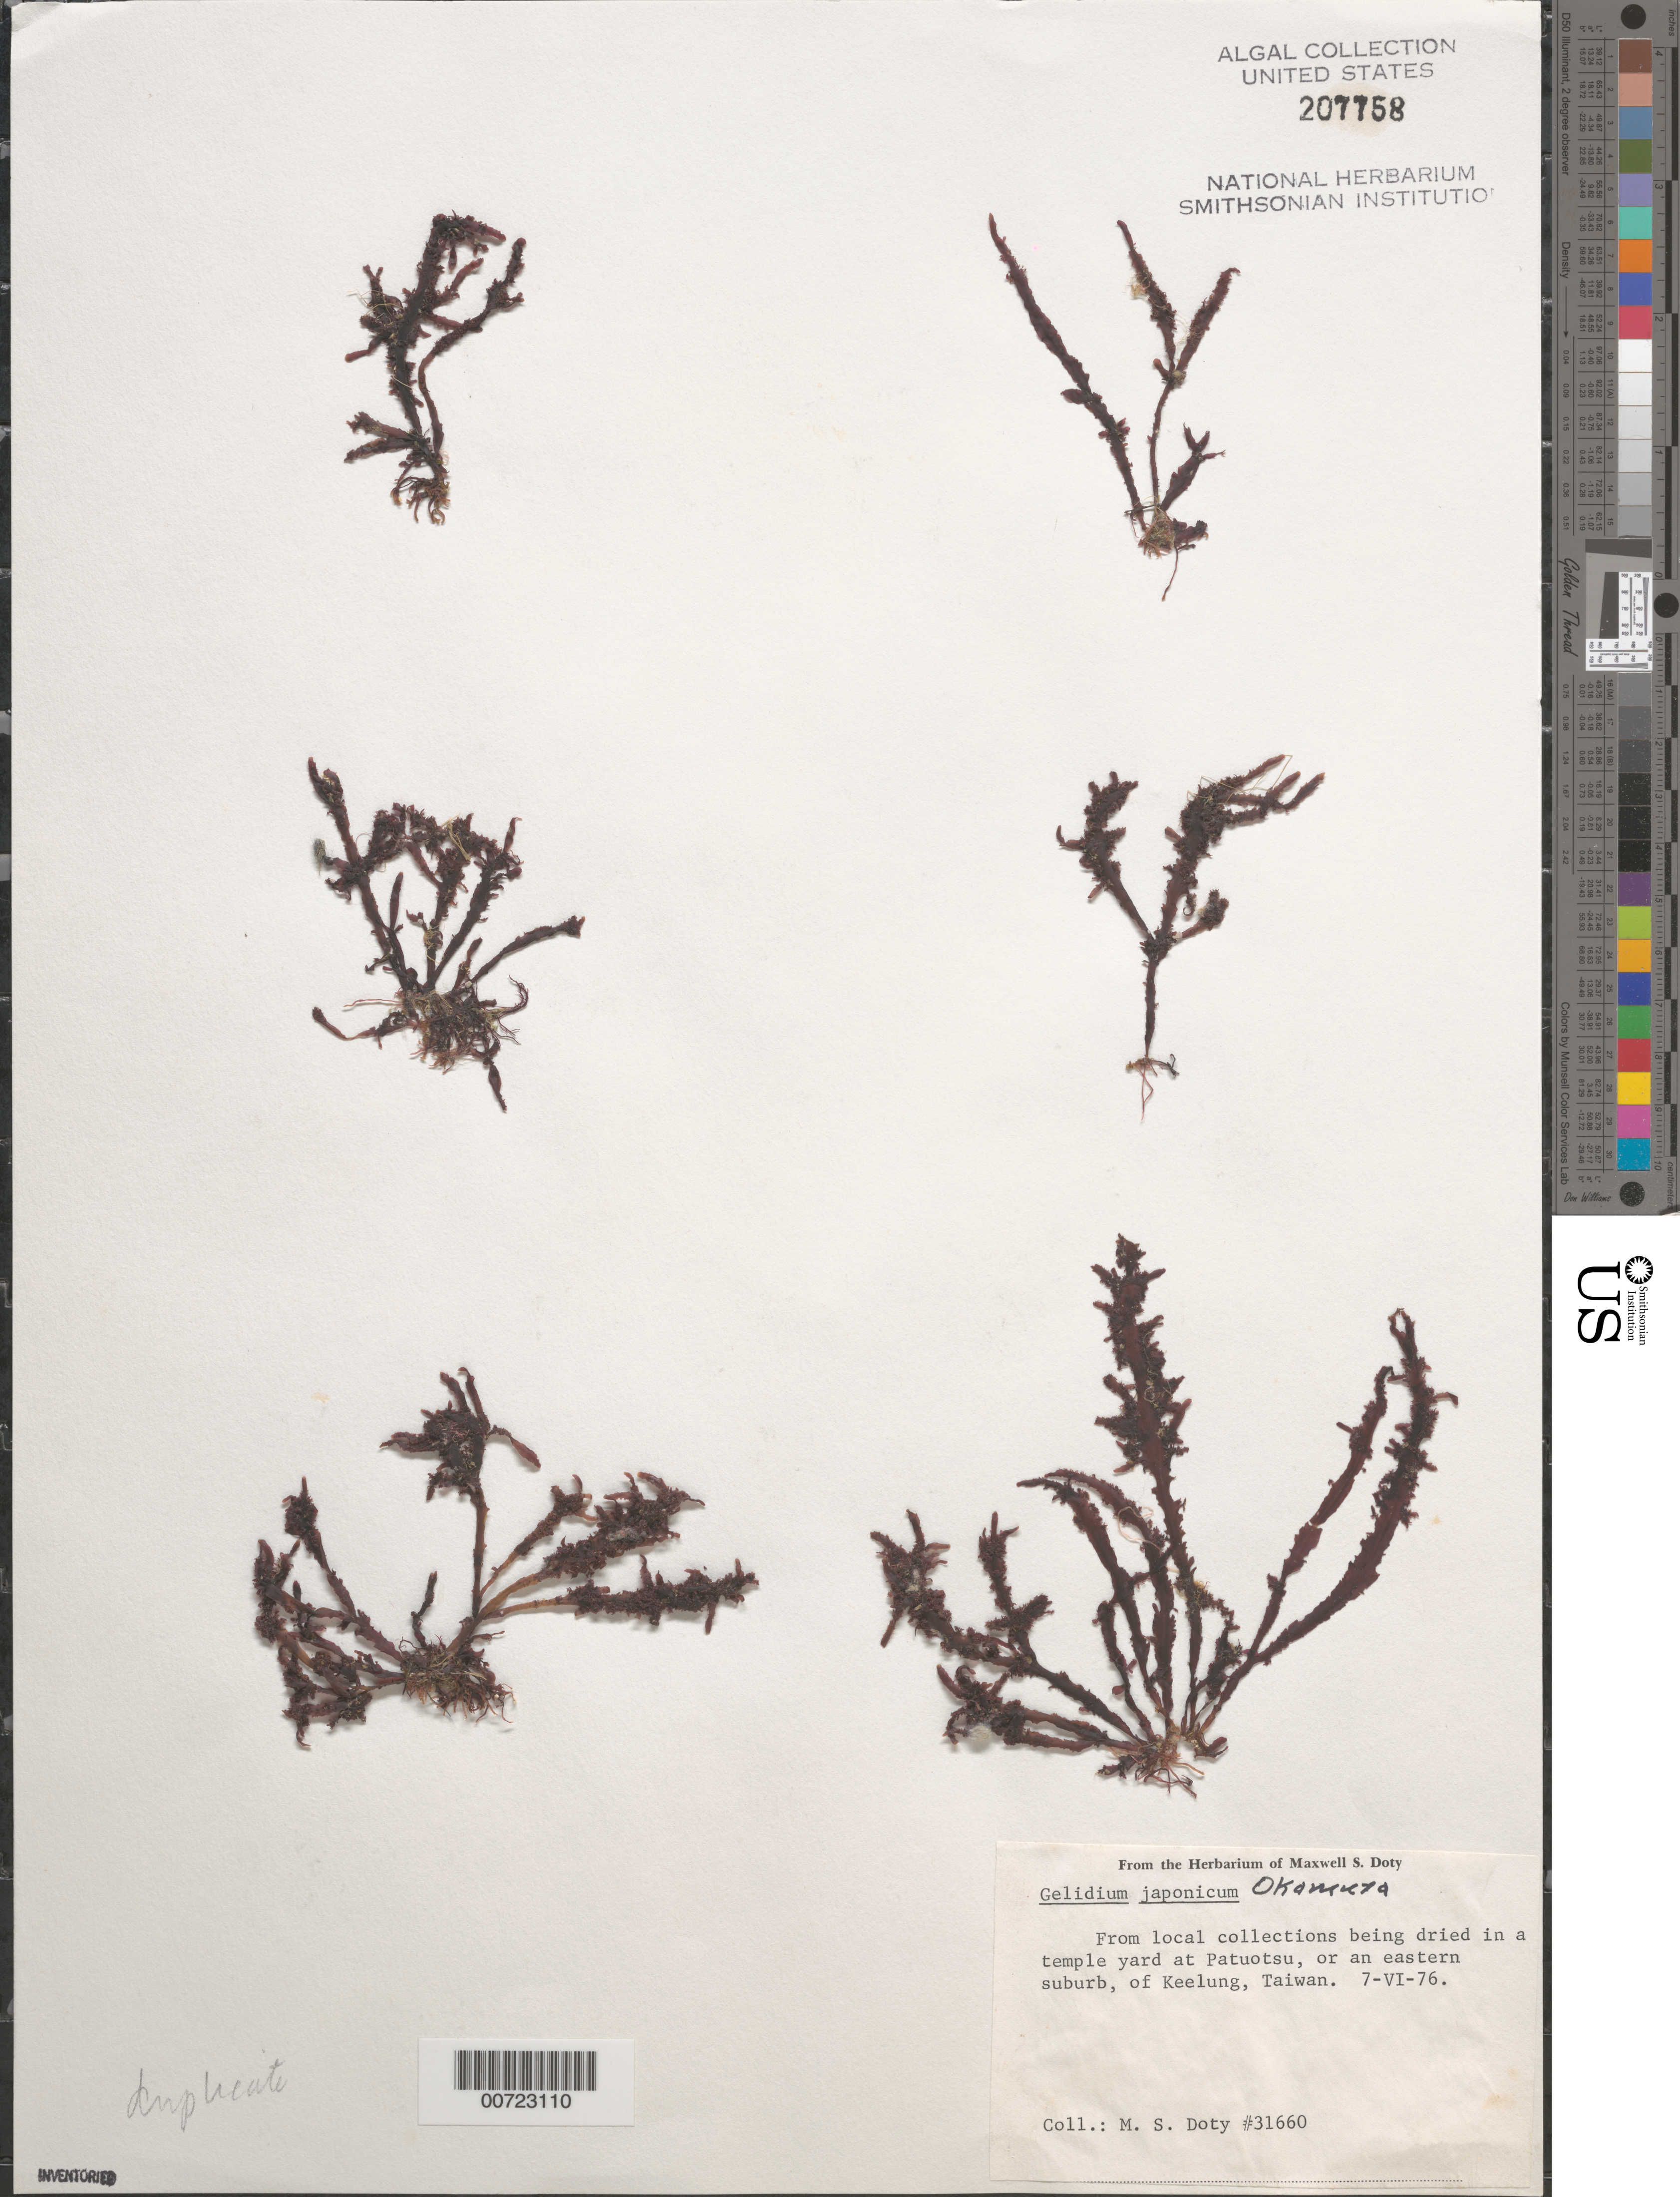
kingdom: Plantae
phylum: Rhodophyta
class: Florideophyceae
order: Gelidiales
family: Gelidiaceae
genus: Gelidium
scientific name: Gelidium japonicum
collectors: M. S. Doty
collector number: MSD 31660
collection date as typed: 07 Jun 1976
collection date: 1976-06-07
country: Taiwan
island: Taiwan [Formosa]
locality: Patuotsu, Keelung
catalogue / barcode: US 207758